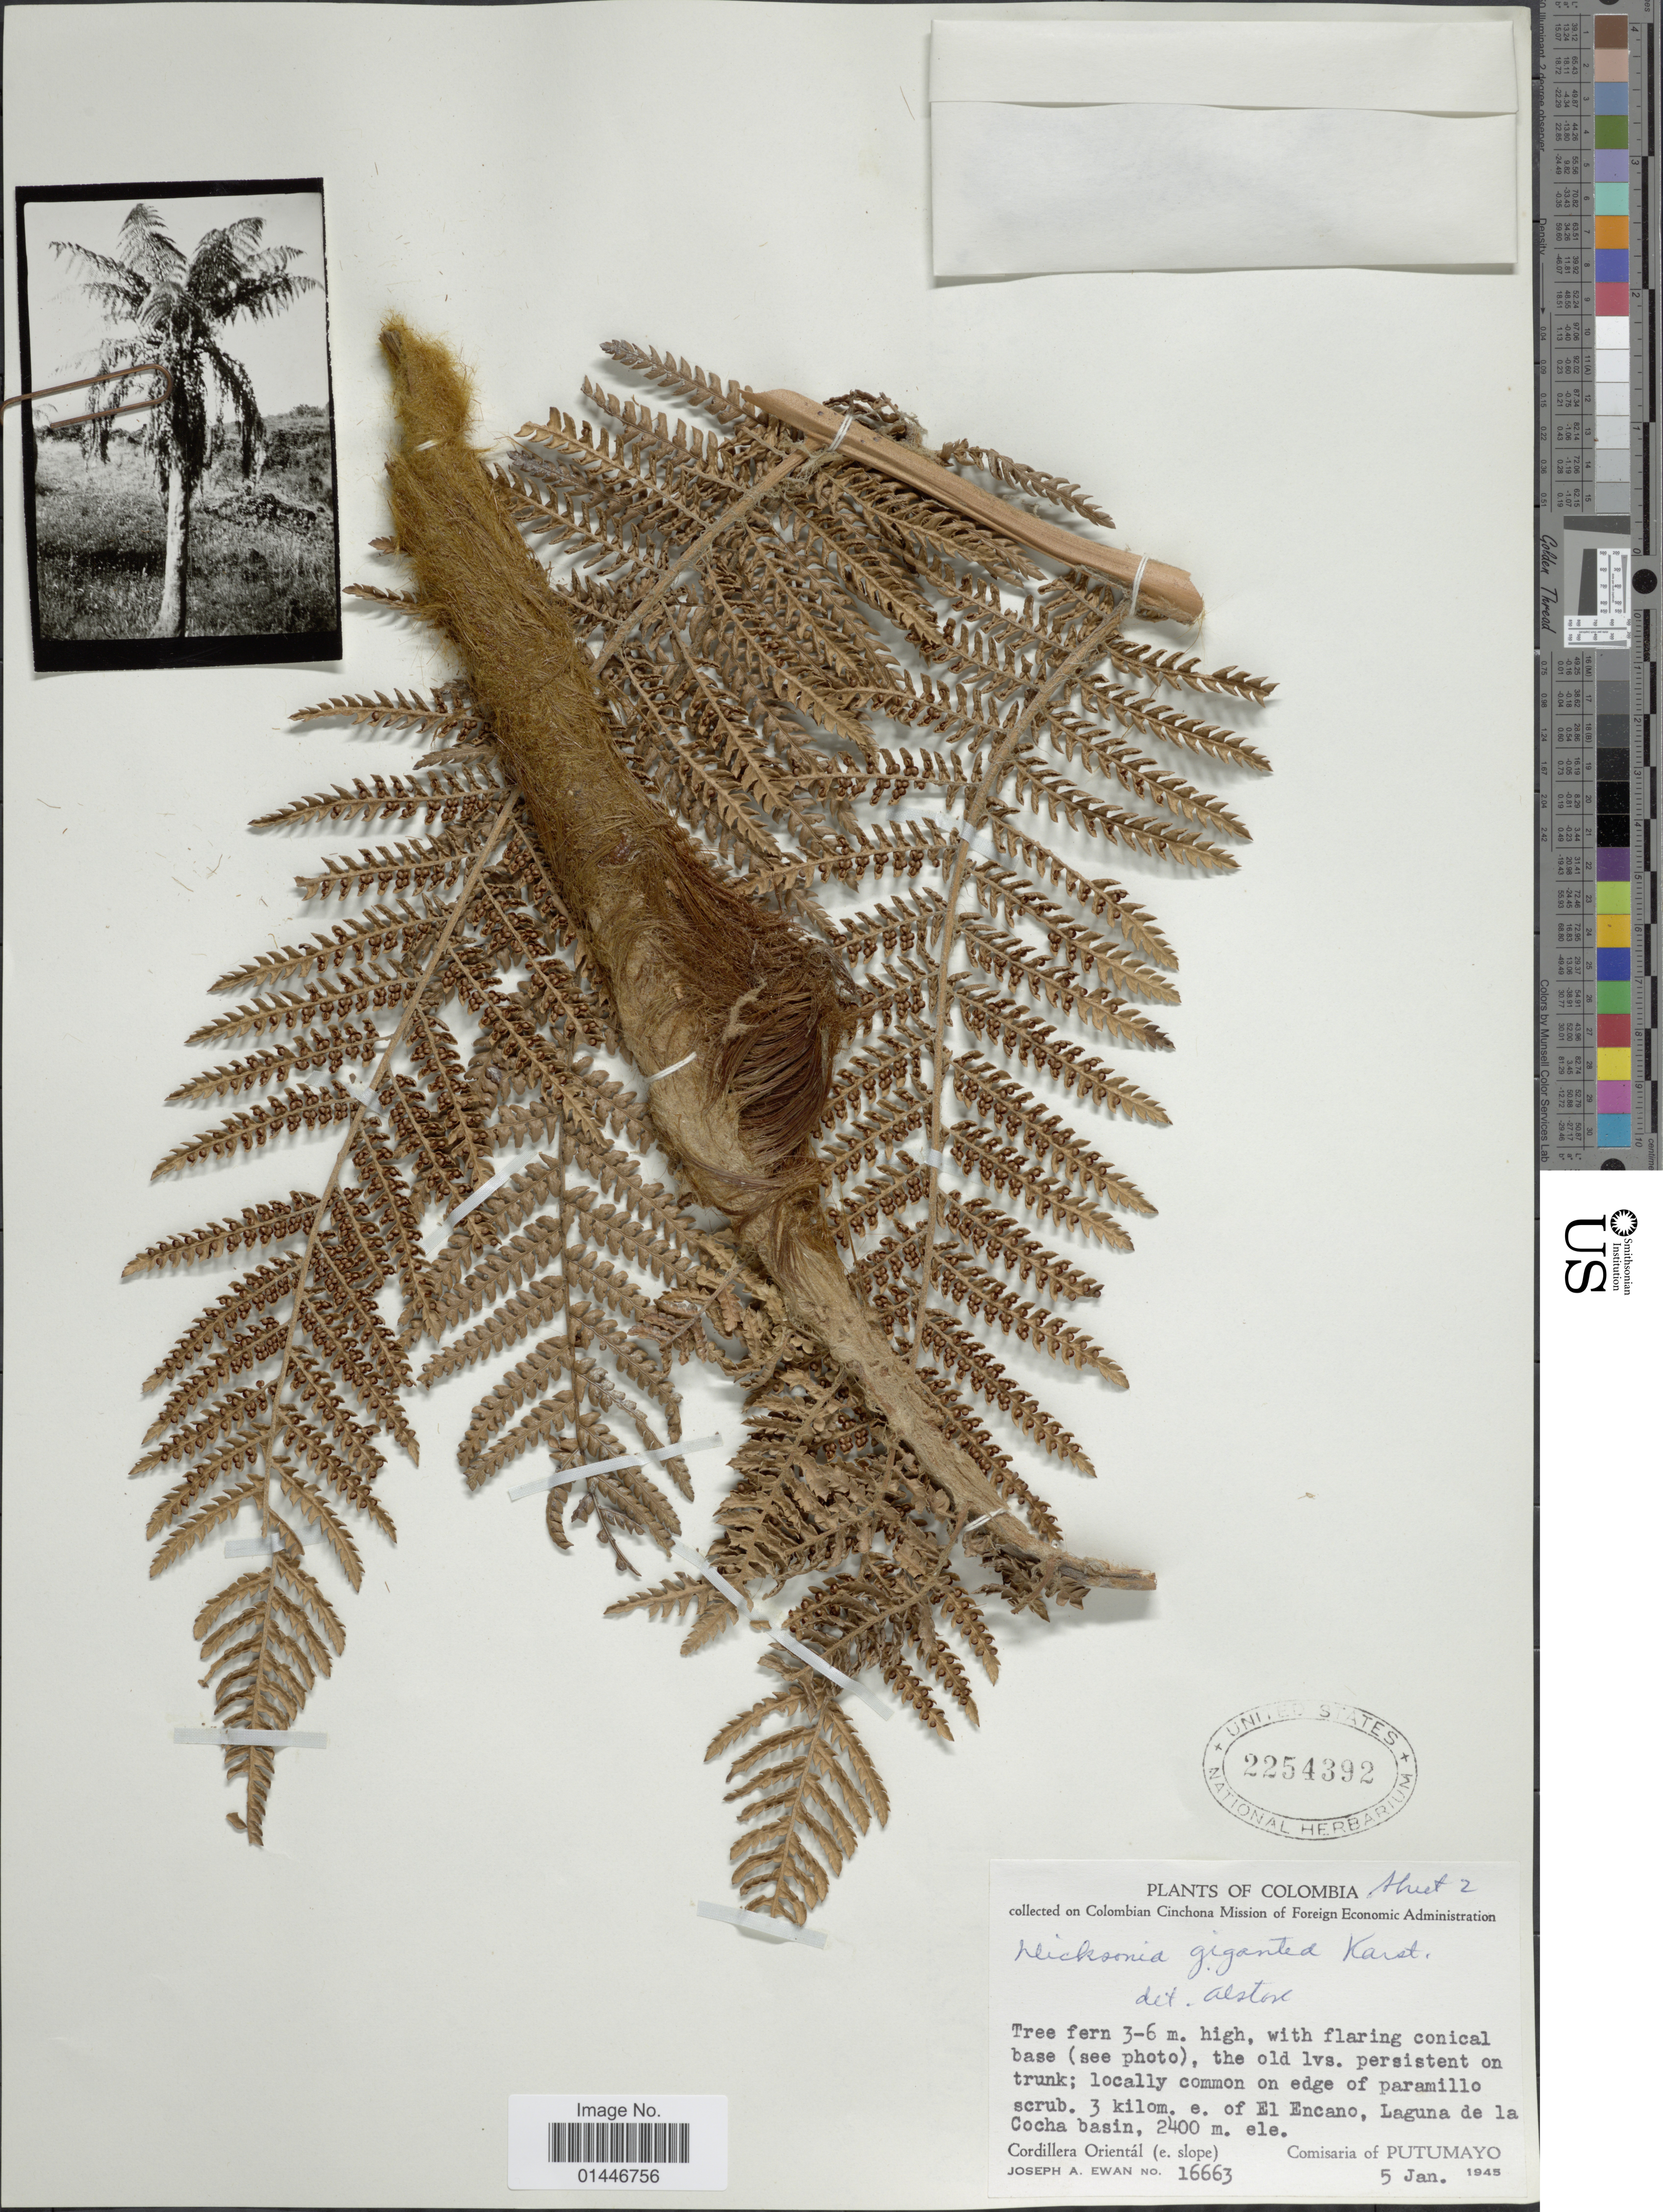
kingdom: Plantae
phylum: Tracheophyta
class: Polypodiopsida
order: Cyatheales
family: Dicksoniaceae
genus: Dicksonia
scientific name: Dicksonia karsteniana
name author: Klotzsch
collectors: J. A. Ewan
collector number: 16663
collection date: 1945-01-05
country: Colombia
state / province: Putumayo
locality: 3 kilom. e. of El Encano, Laguna de la Cocha basin, Cordillera Oriental (e. slope)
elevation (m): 2400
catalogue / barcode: US 2254392